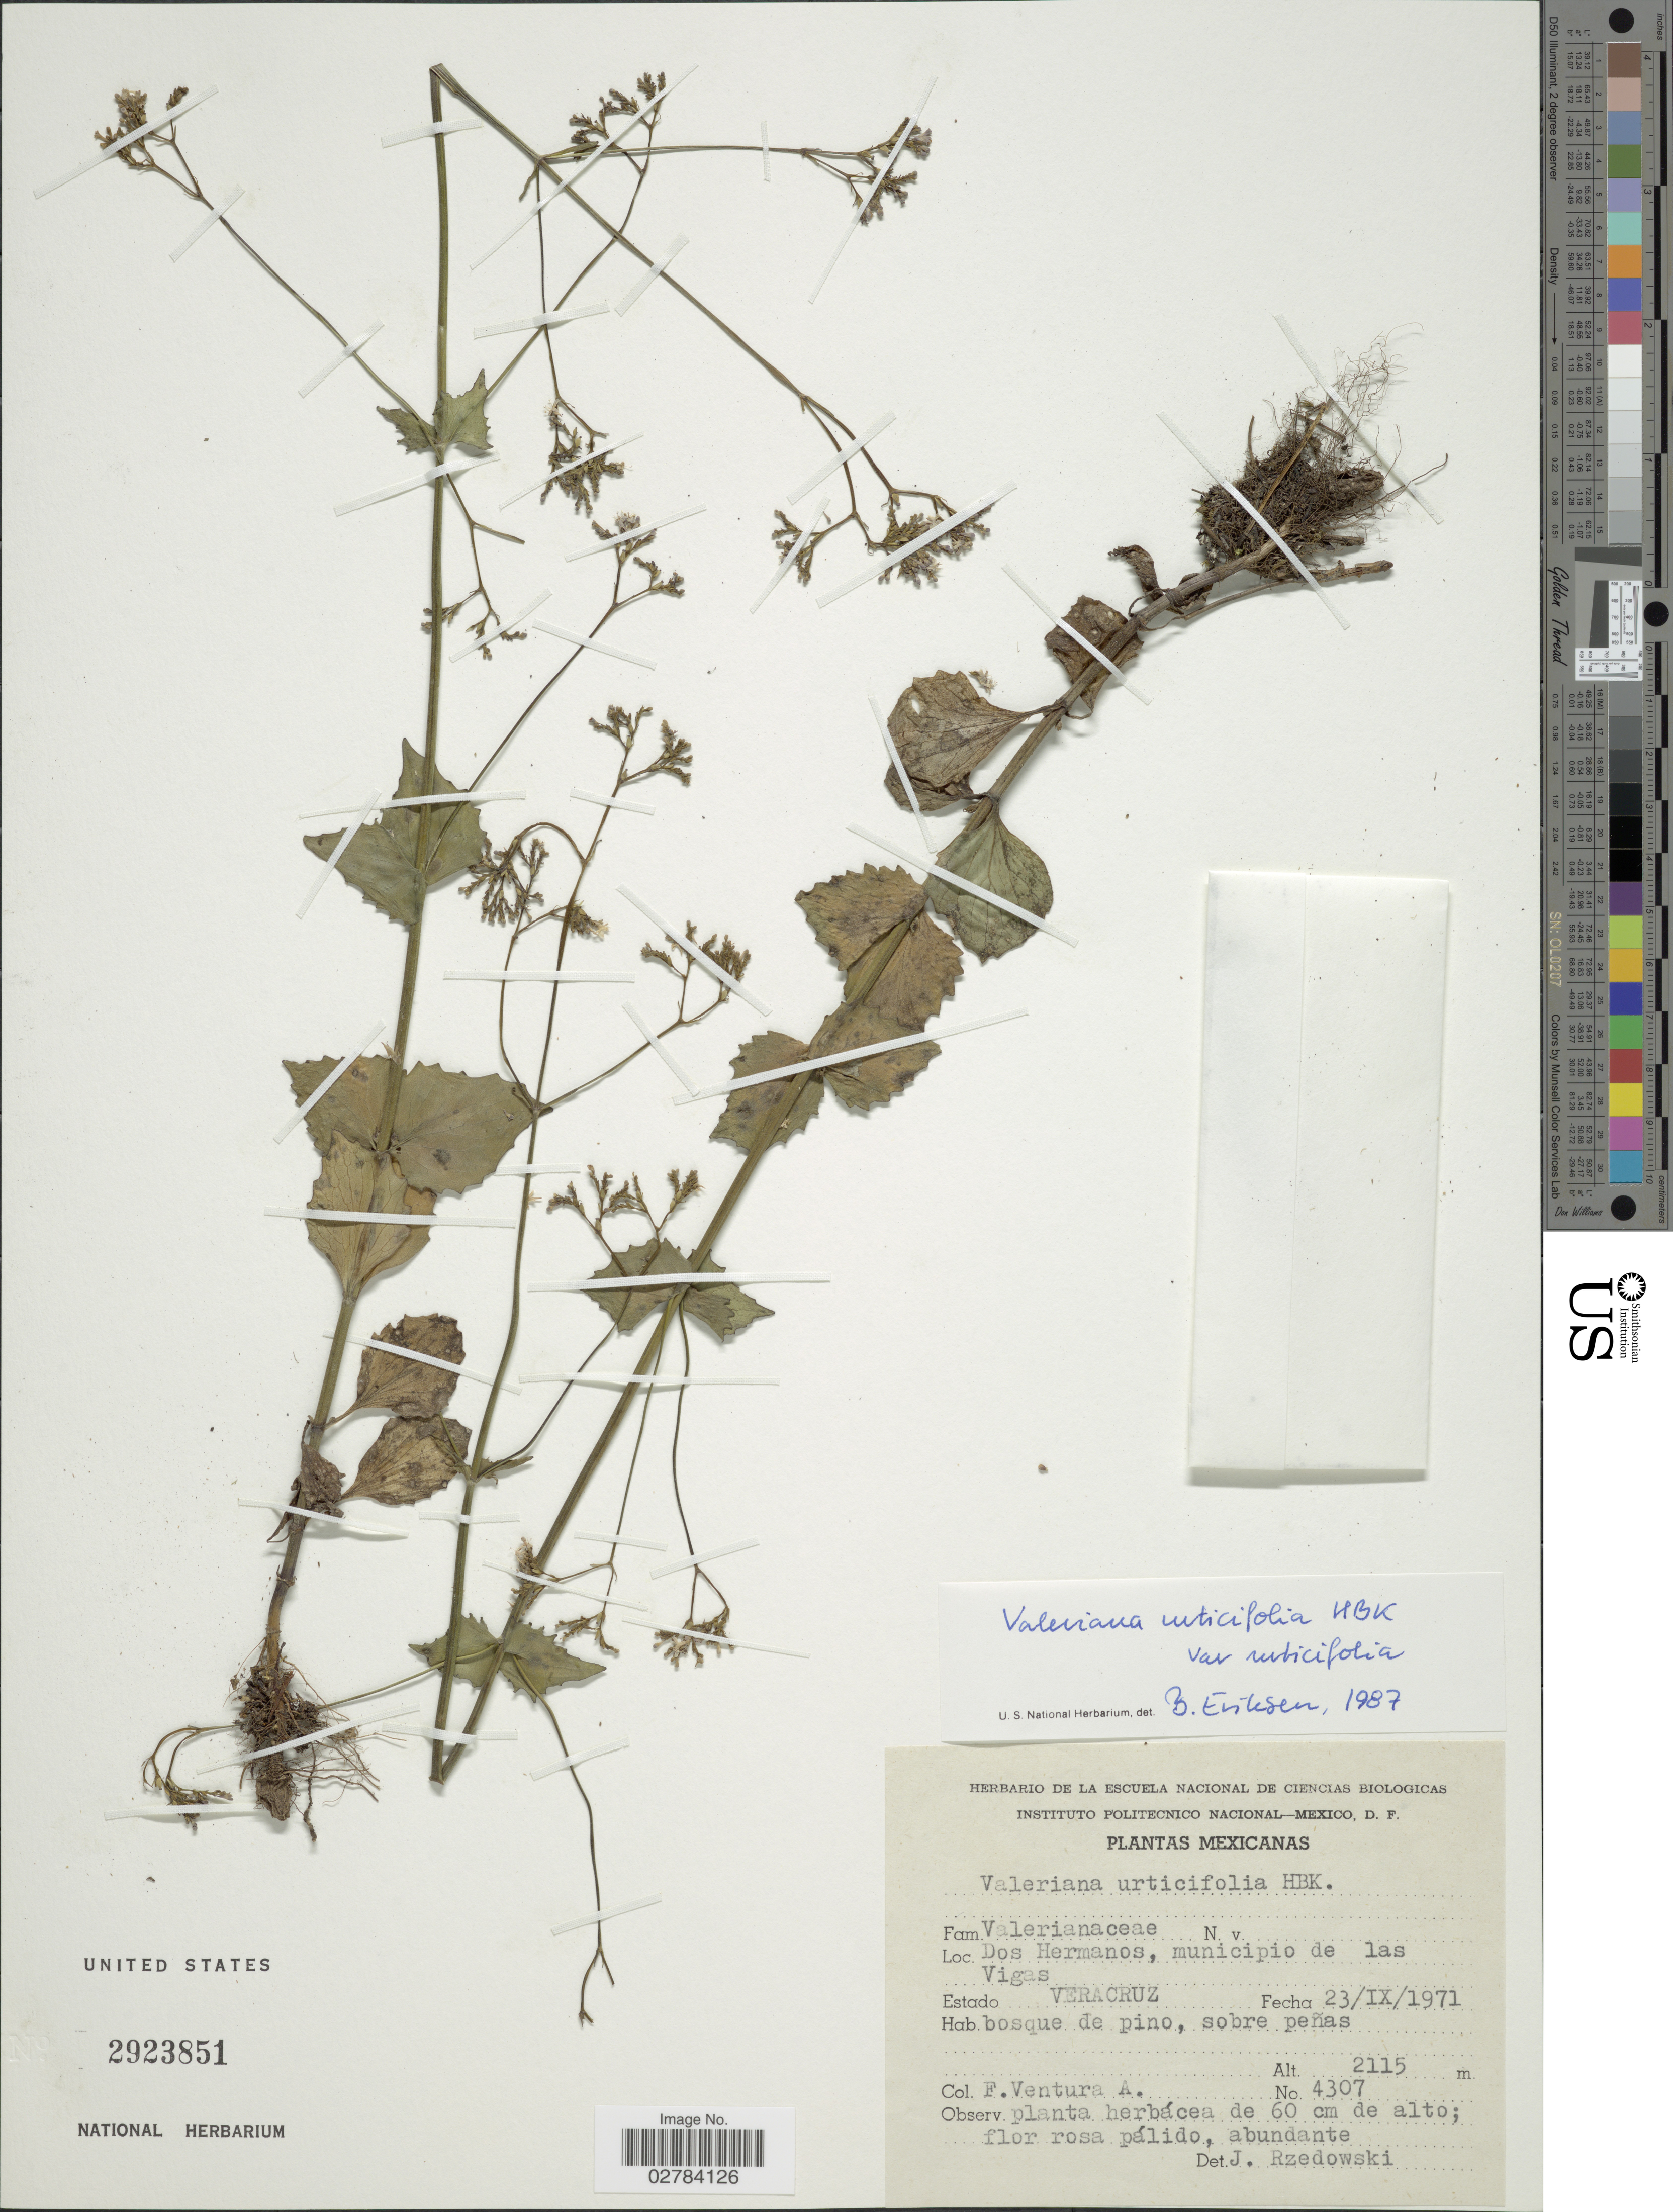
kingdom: Plantae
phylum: Tracheophyta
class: Magnoliopsida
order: Dipsacales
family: Caprifoliaceae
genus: Valeriana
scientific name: Valeriana urticaefolia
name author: Kunth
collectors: F. Ventura A.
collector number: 4307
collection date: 1971-09-23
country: Mexico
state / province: Veracruz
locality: Dos Hermanos, municipio de las Vigas, Estado Vera Cruz.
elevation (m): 2115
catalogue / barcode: US 2923851